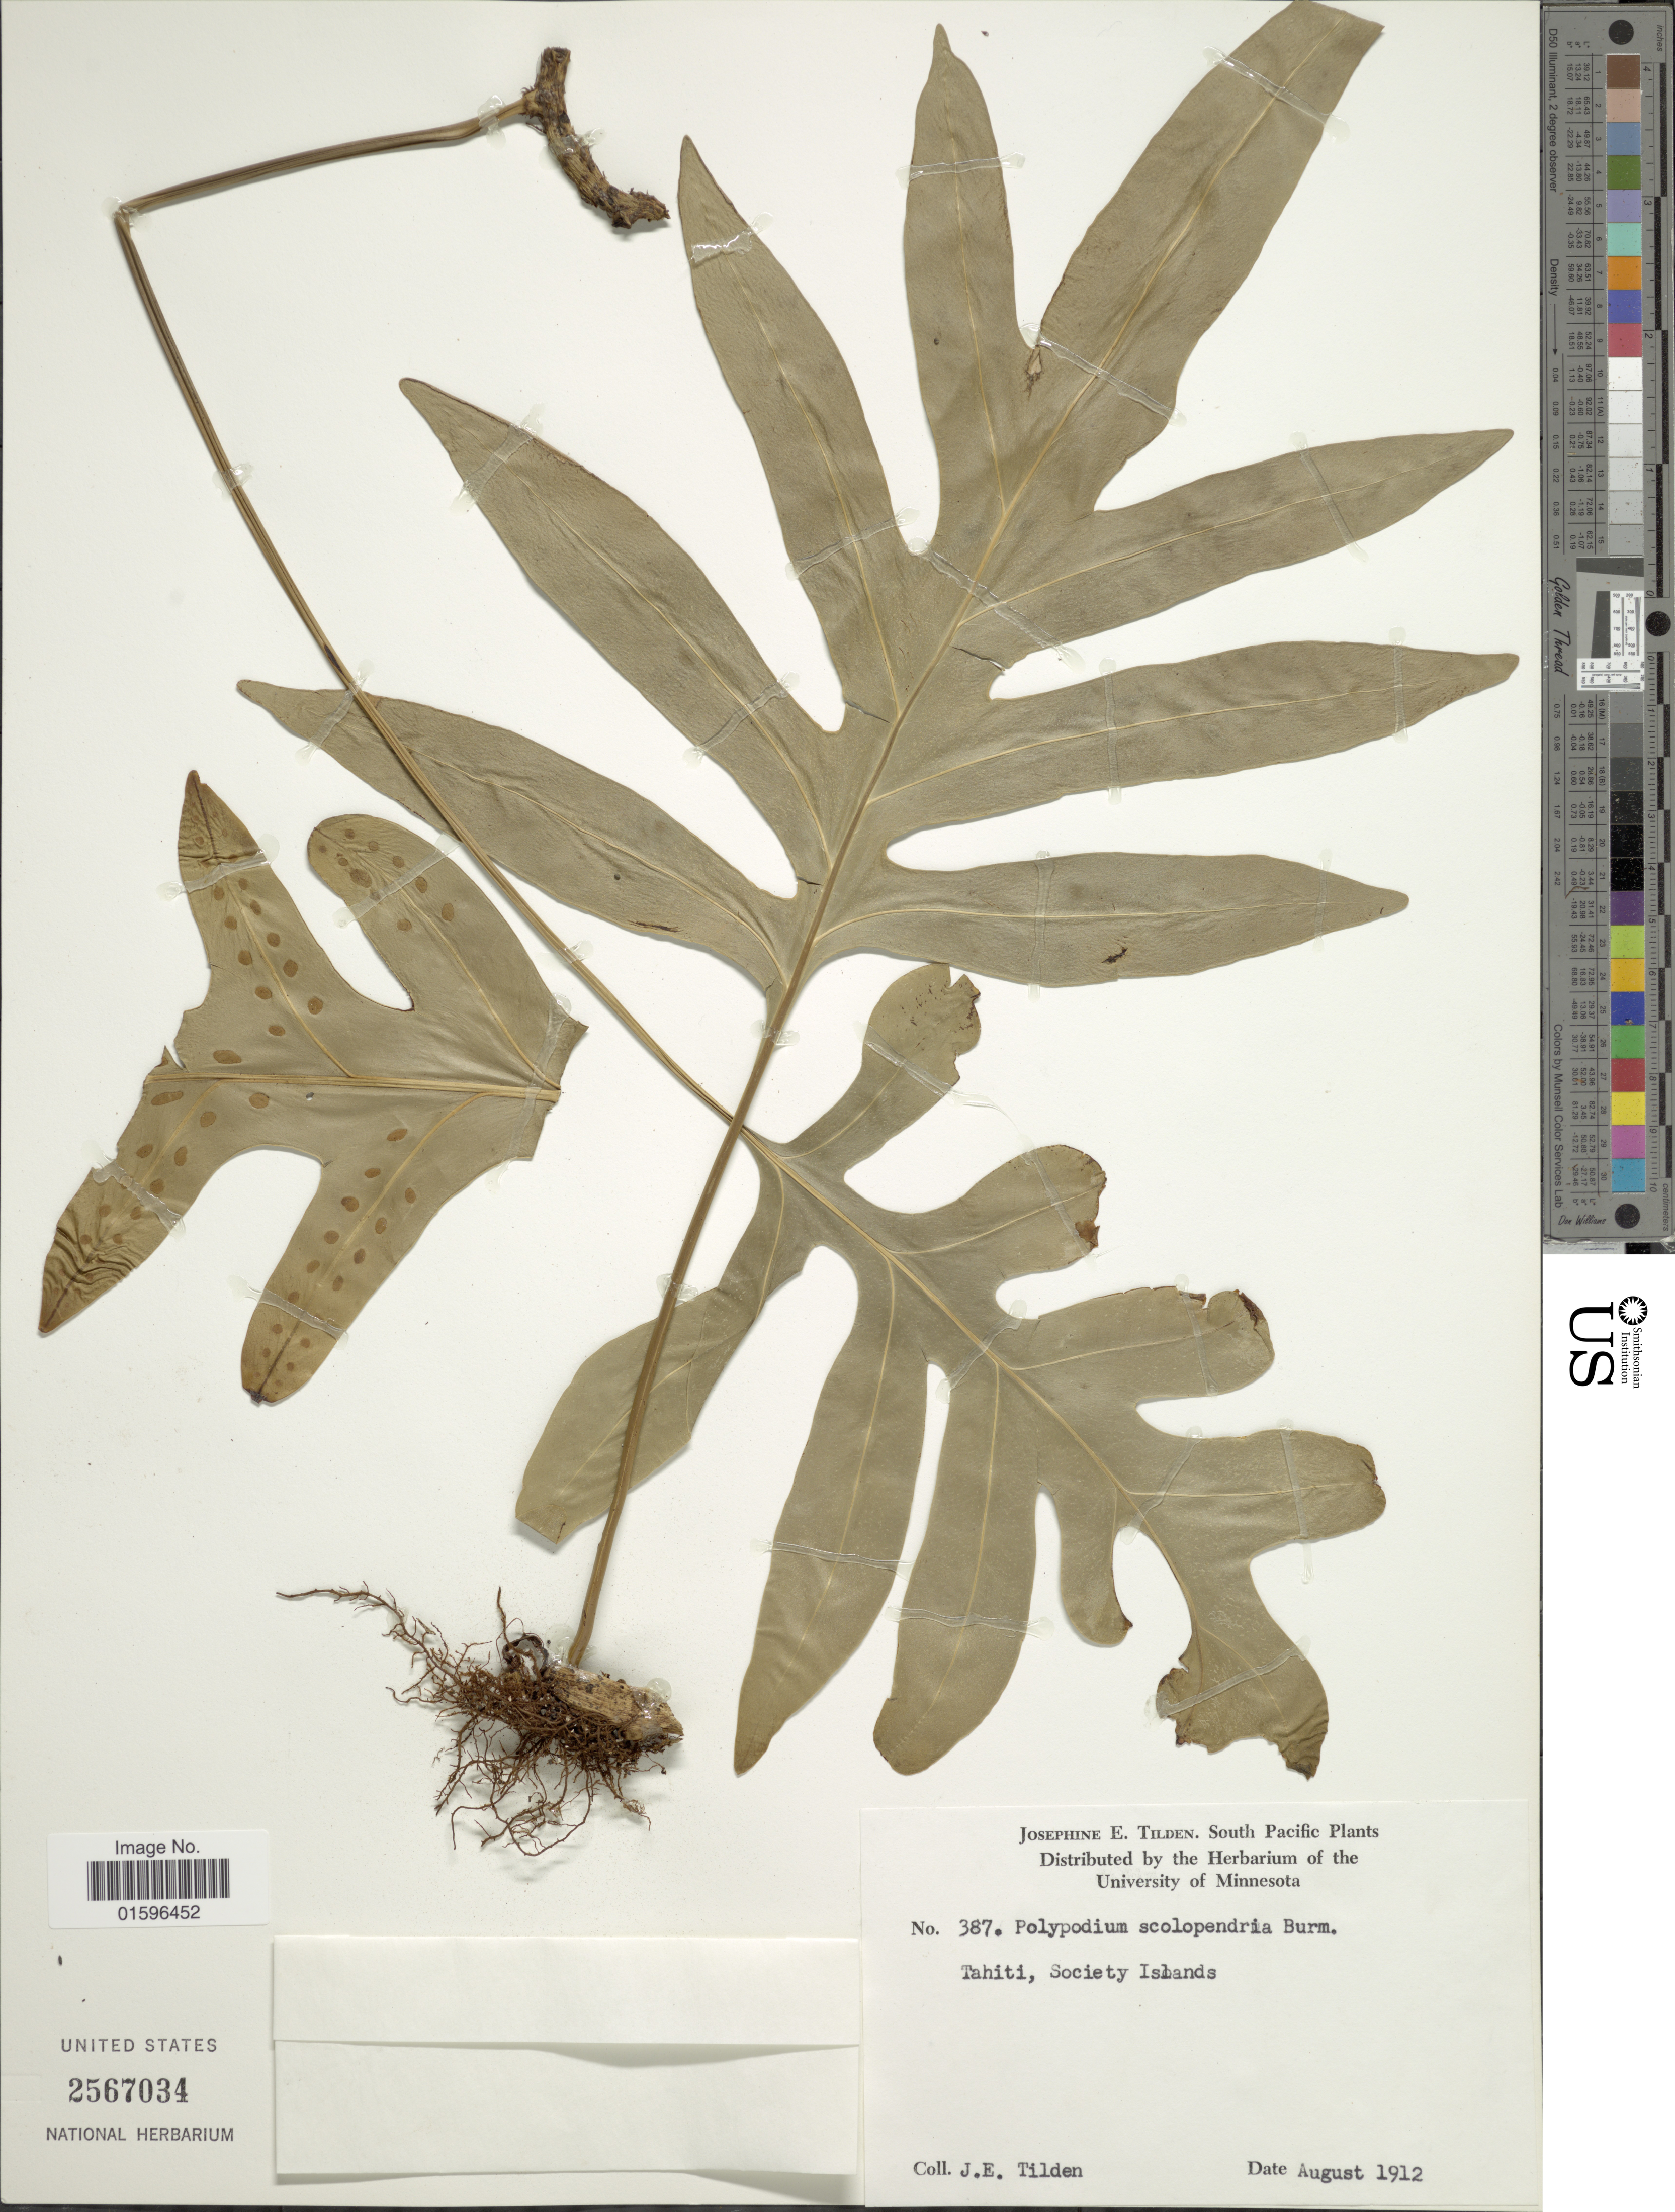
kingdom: Plantae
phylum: Tracheophyta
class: Polypodiopsida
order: Polypodiales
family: Polypodiaceae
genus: Polypodium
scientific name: Polypodium scolopendria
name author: Burm. f.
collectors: J. E. Tilden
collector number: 387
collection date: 1912-08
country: French Polynesia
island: Tahiti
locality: Tahiti, Society Islands,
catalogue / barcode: US 2567034